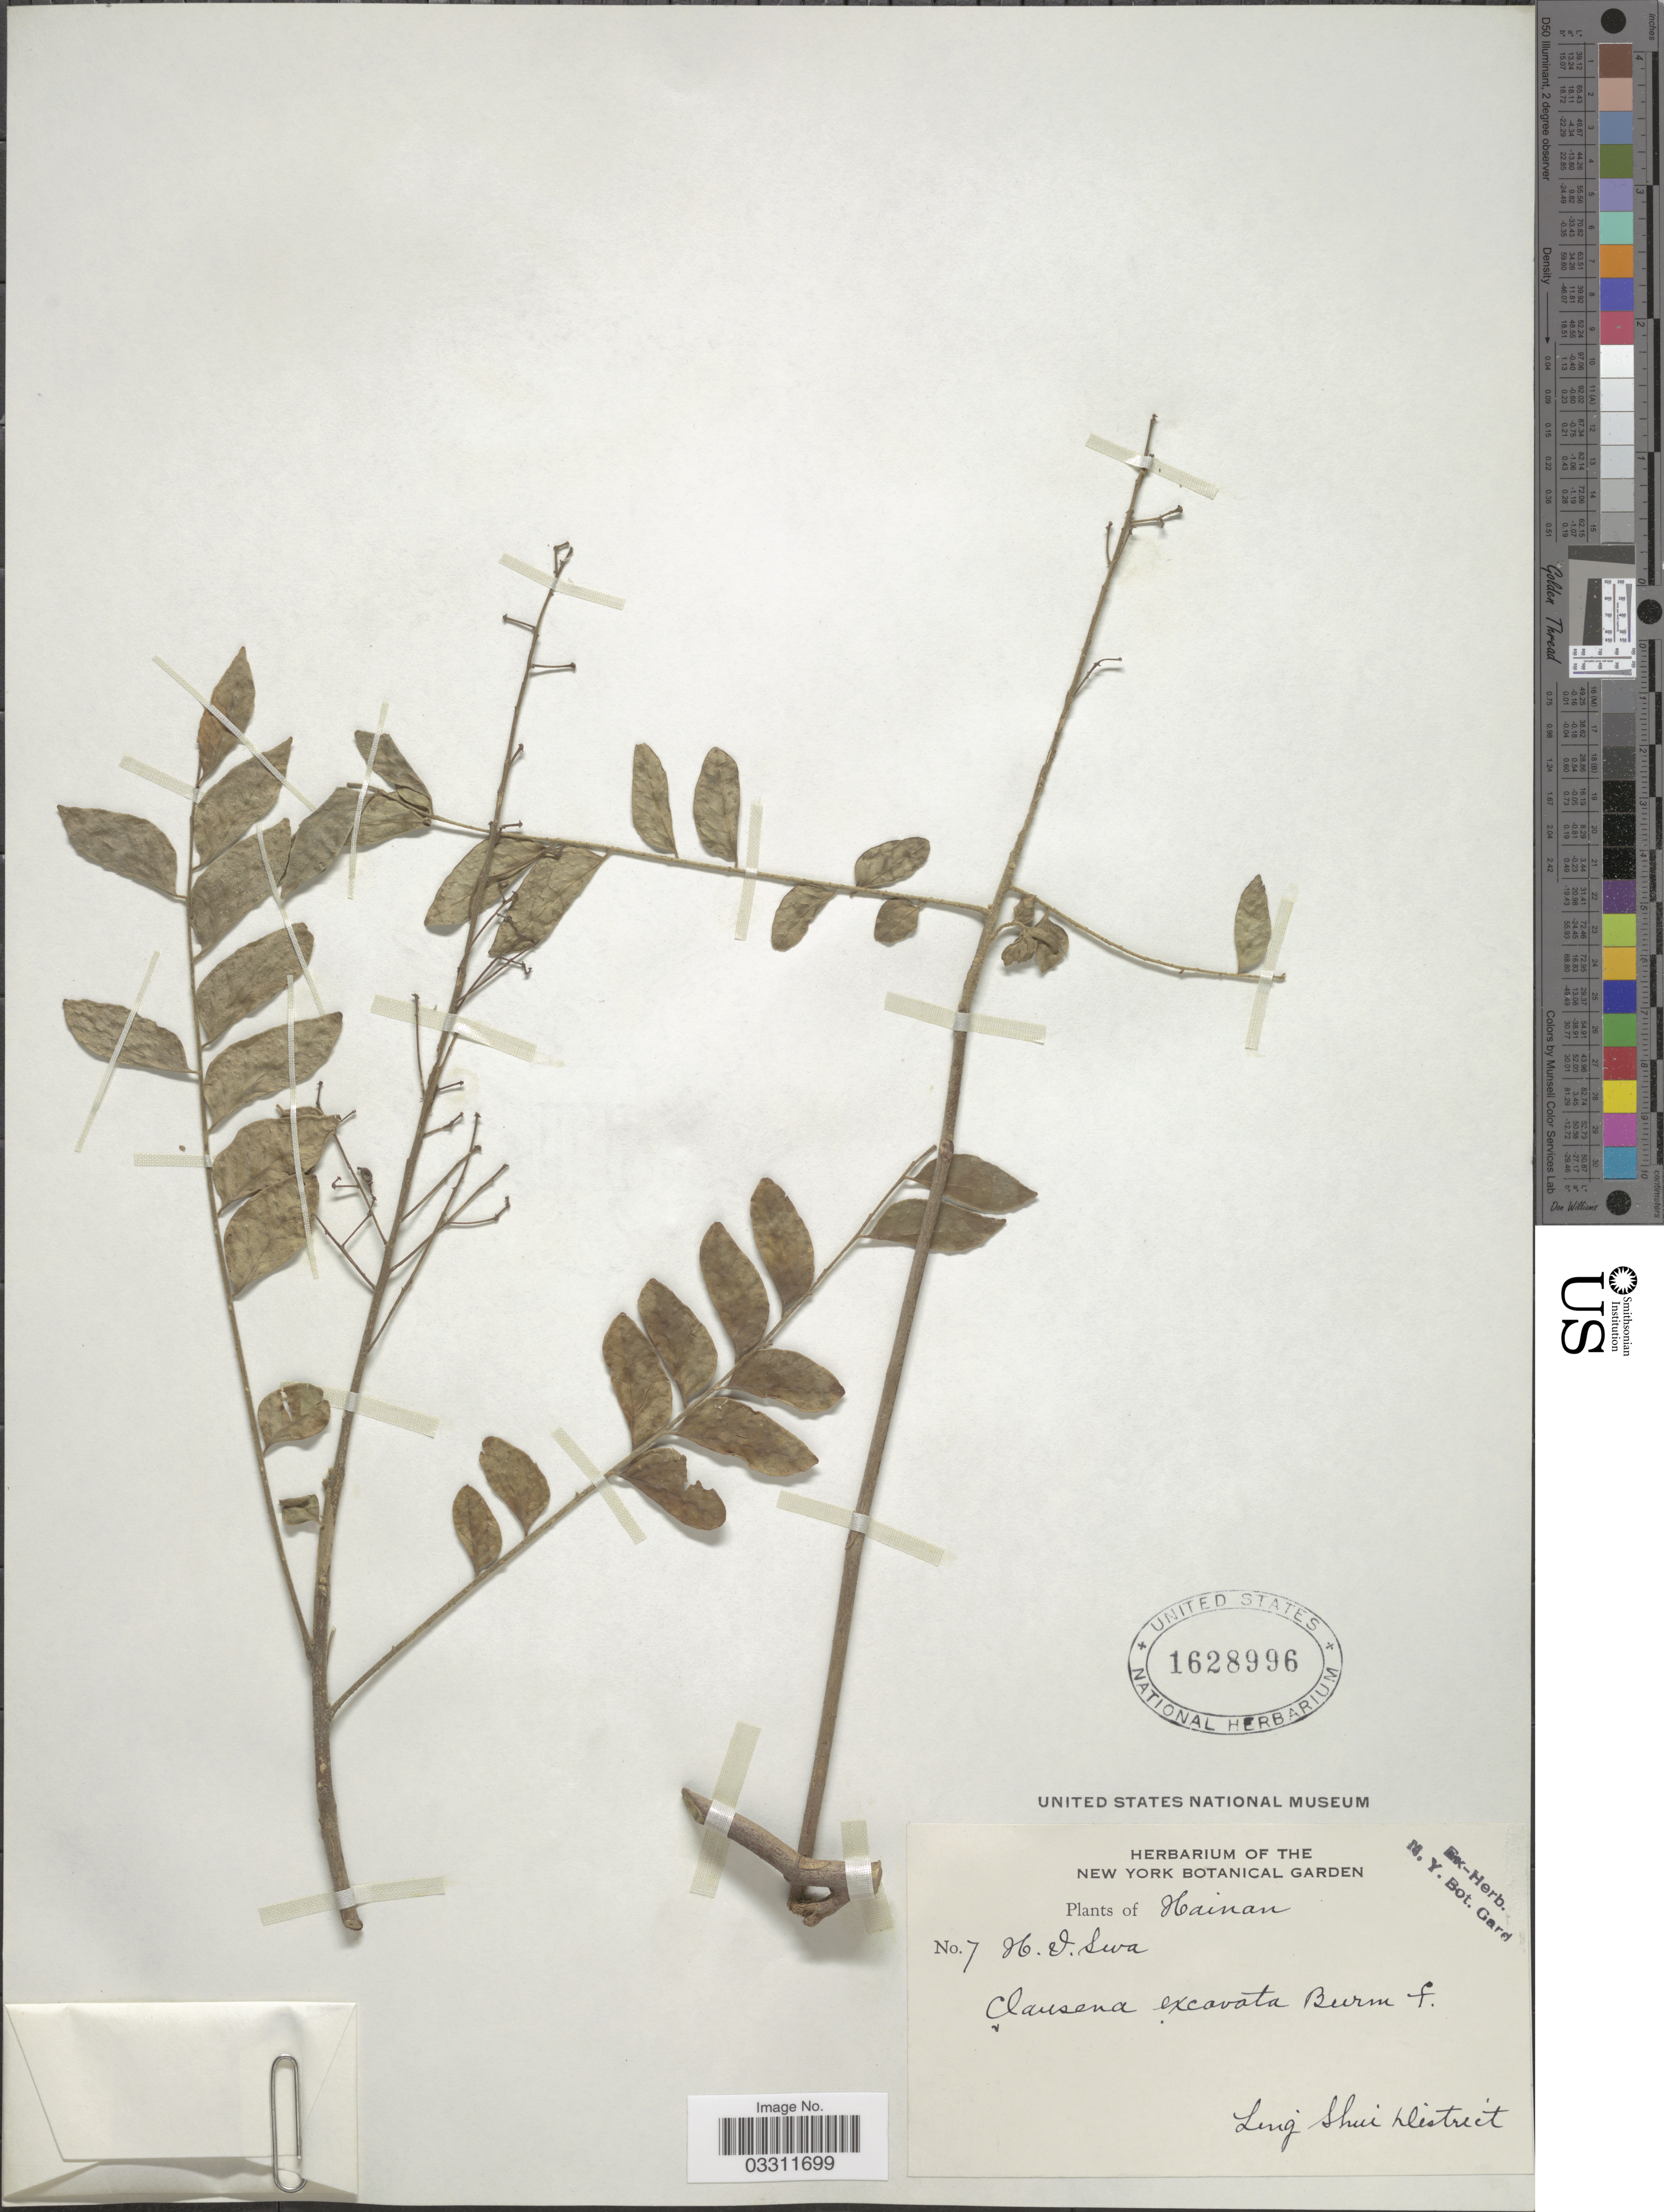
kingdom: Plantae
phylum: Tracheophyta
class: Magnoliopsida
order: Sapindales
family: Rutaceae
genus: Clausena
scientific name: Clausena excavata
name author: Burm. f.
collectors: H. Swa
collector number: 7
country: China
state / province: Hainan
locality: Leng Shui District.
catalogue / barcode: US 1628996